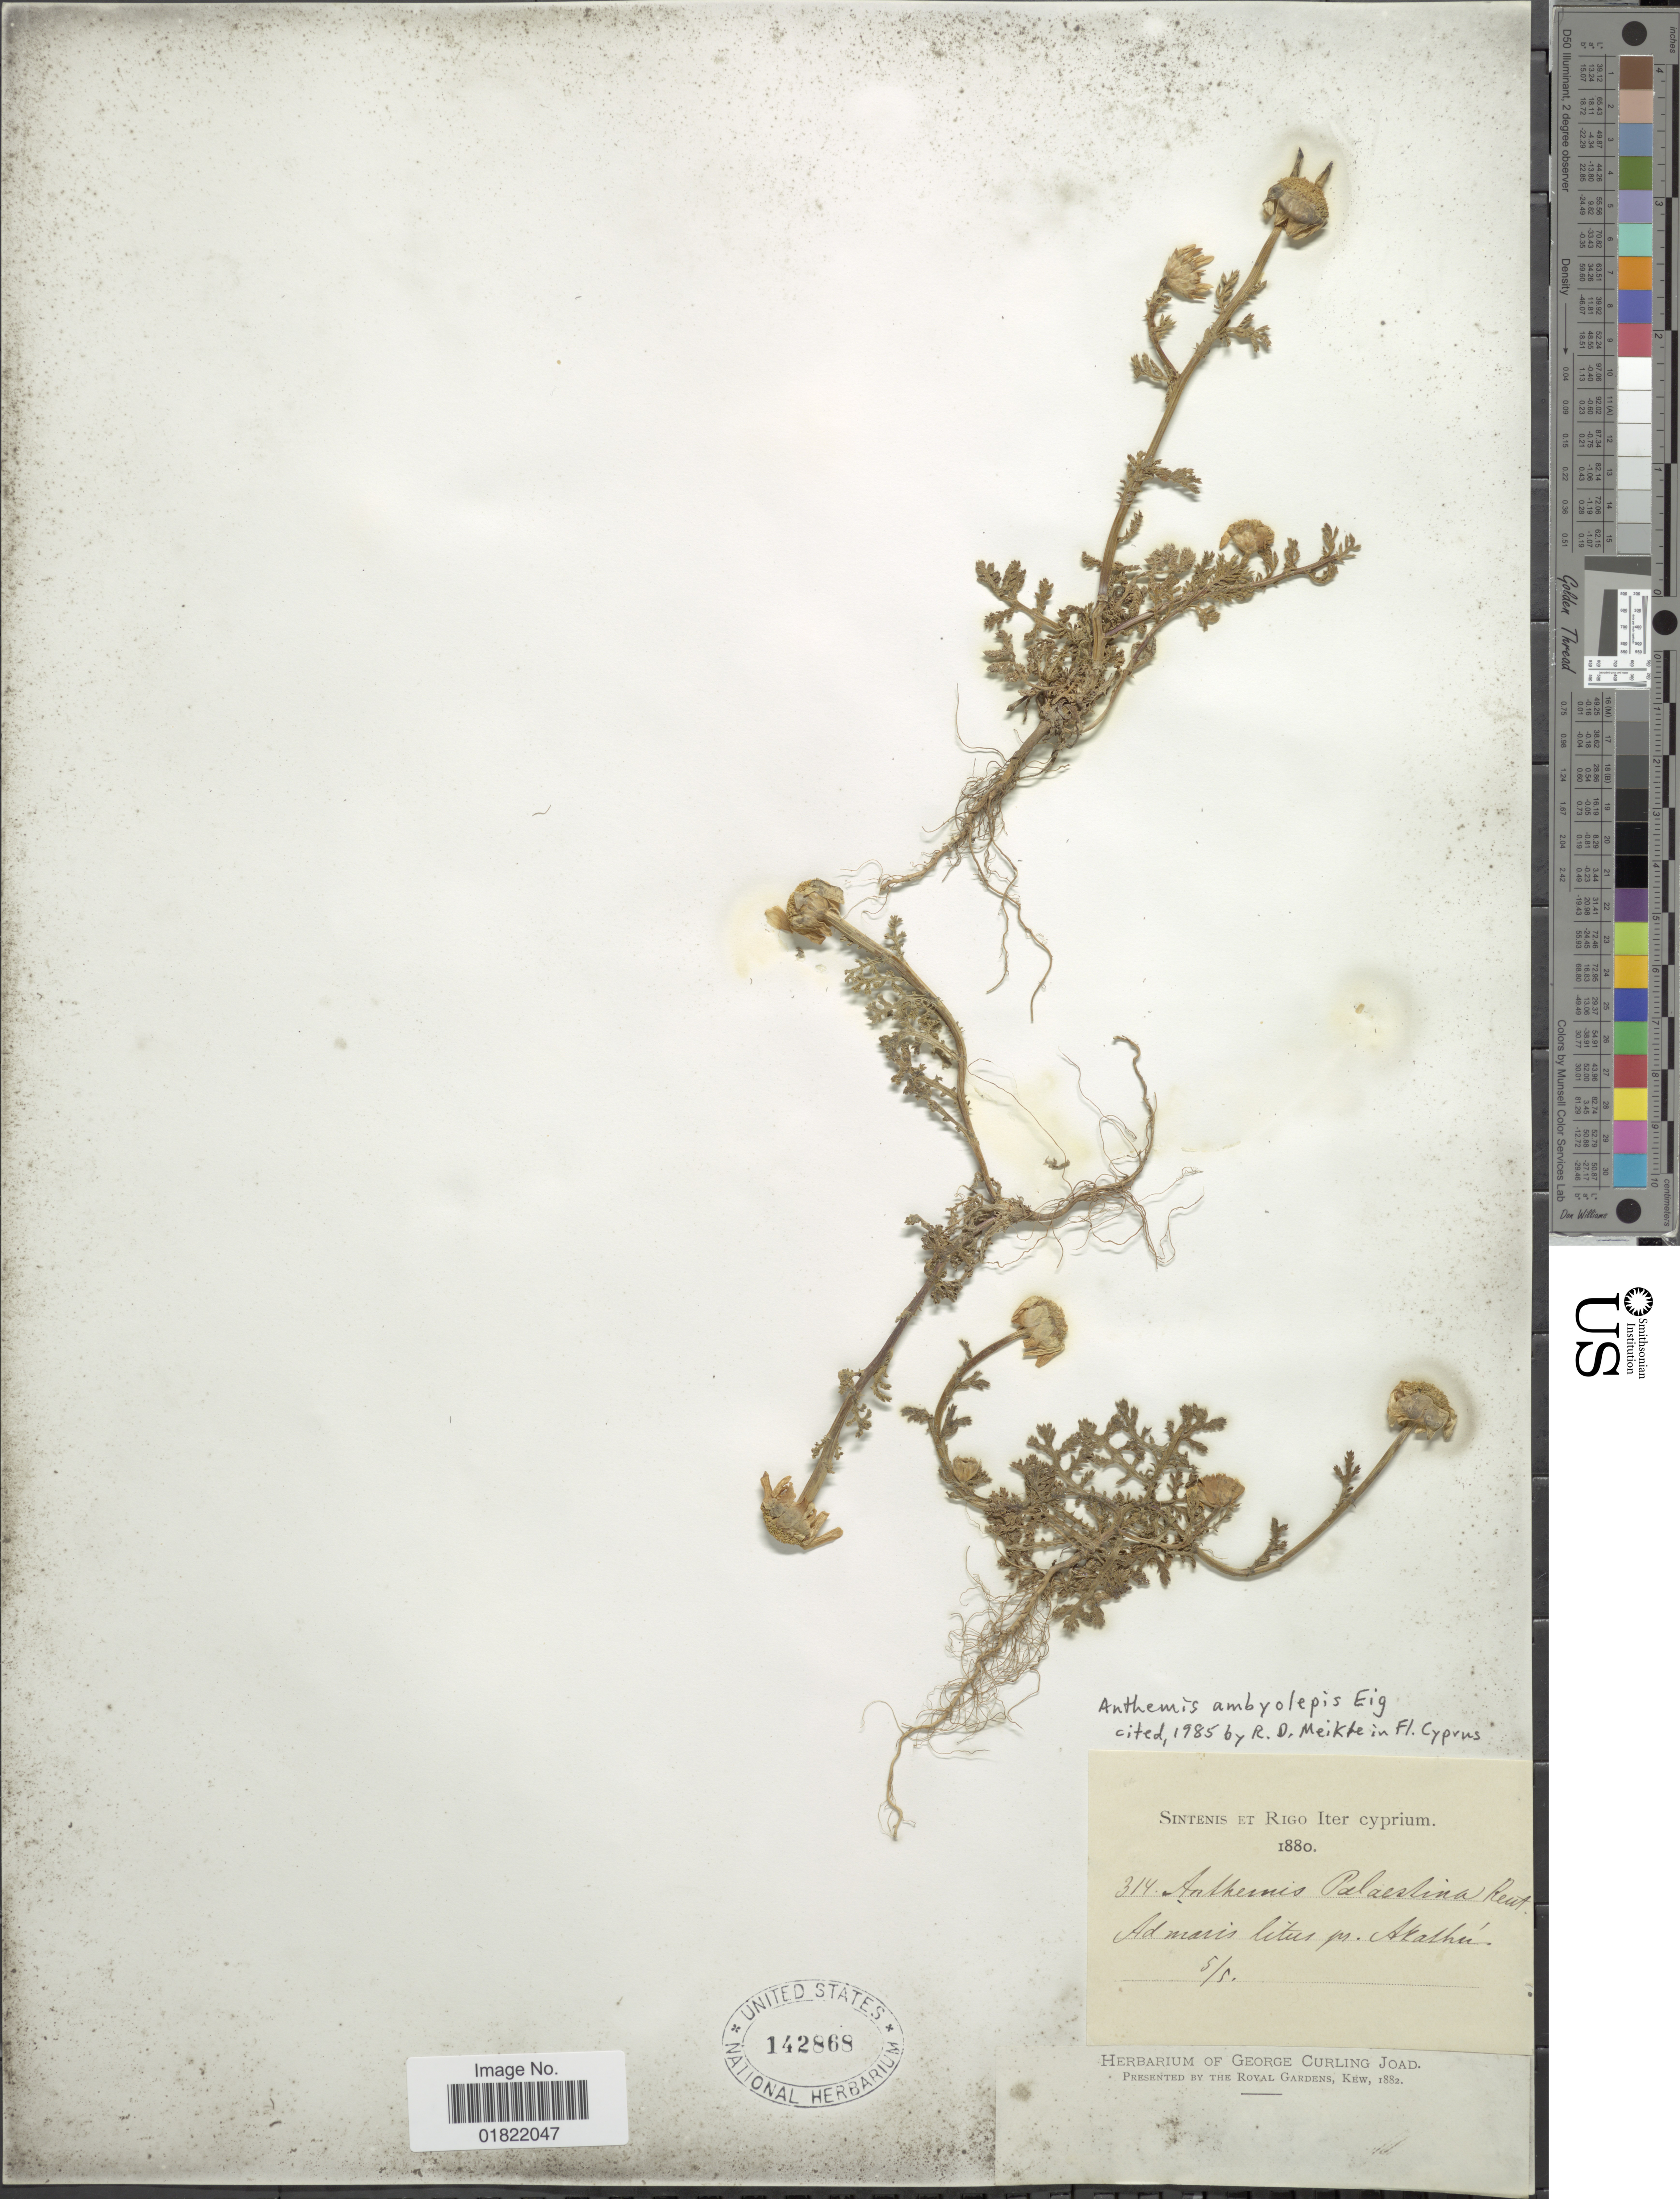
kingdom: Plantae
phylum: Tracheophyta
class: Magnoliopsida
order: Asterales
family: Asteraceae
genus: Anthemis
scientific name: Anthemis ambyolepis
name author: Eig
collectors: -. Sintenis & -- Rigo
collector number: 314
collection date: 1880-05-05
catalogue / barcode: US 142868